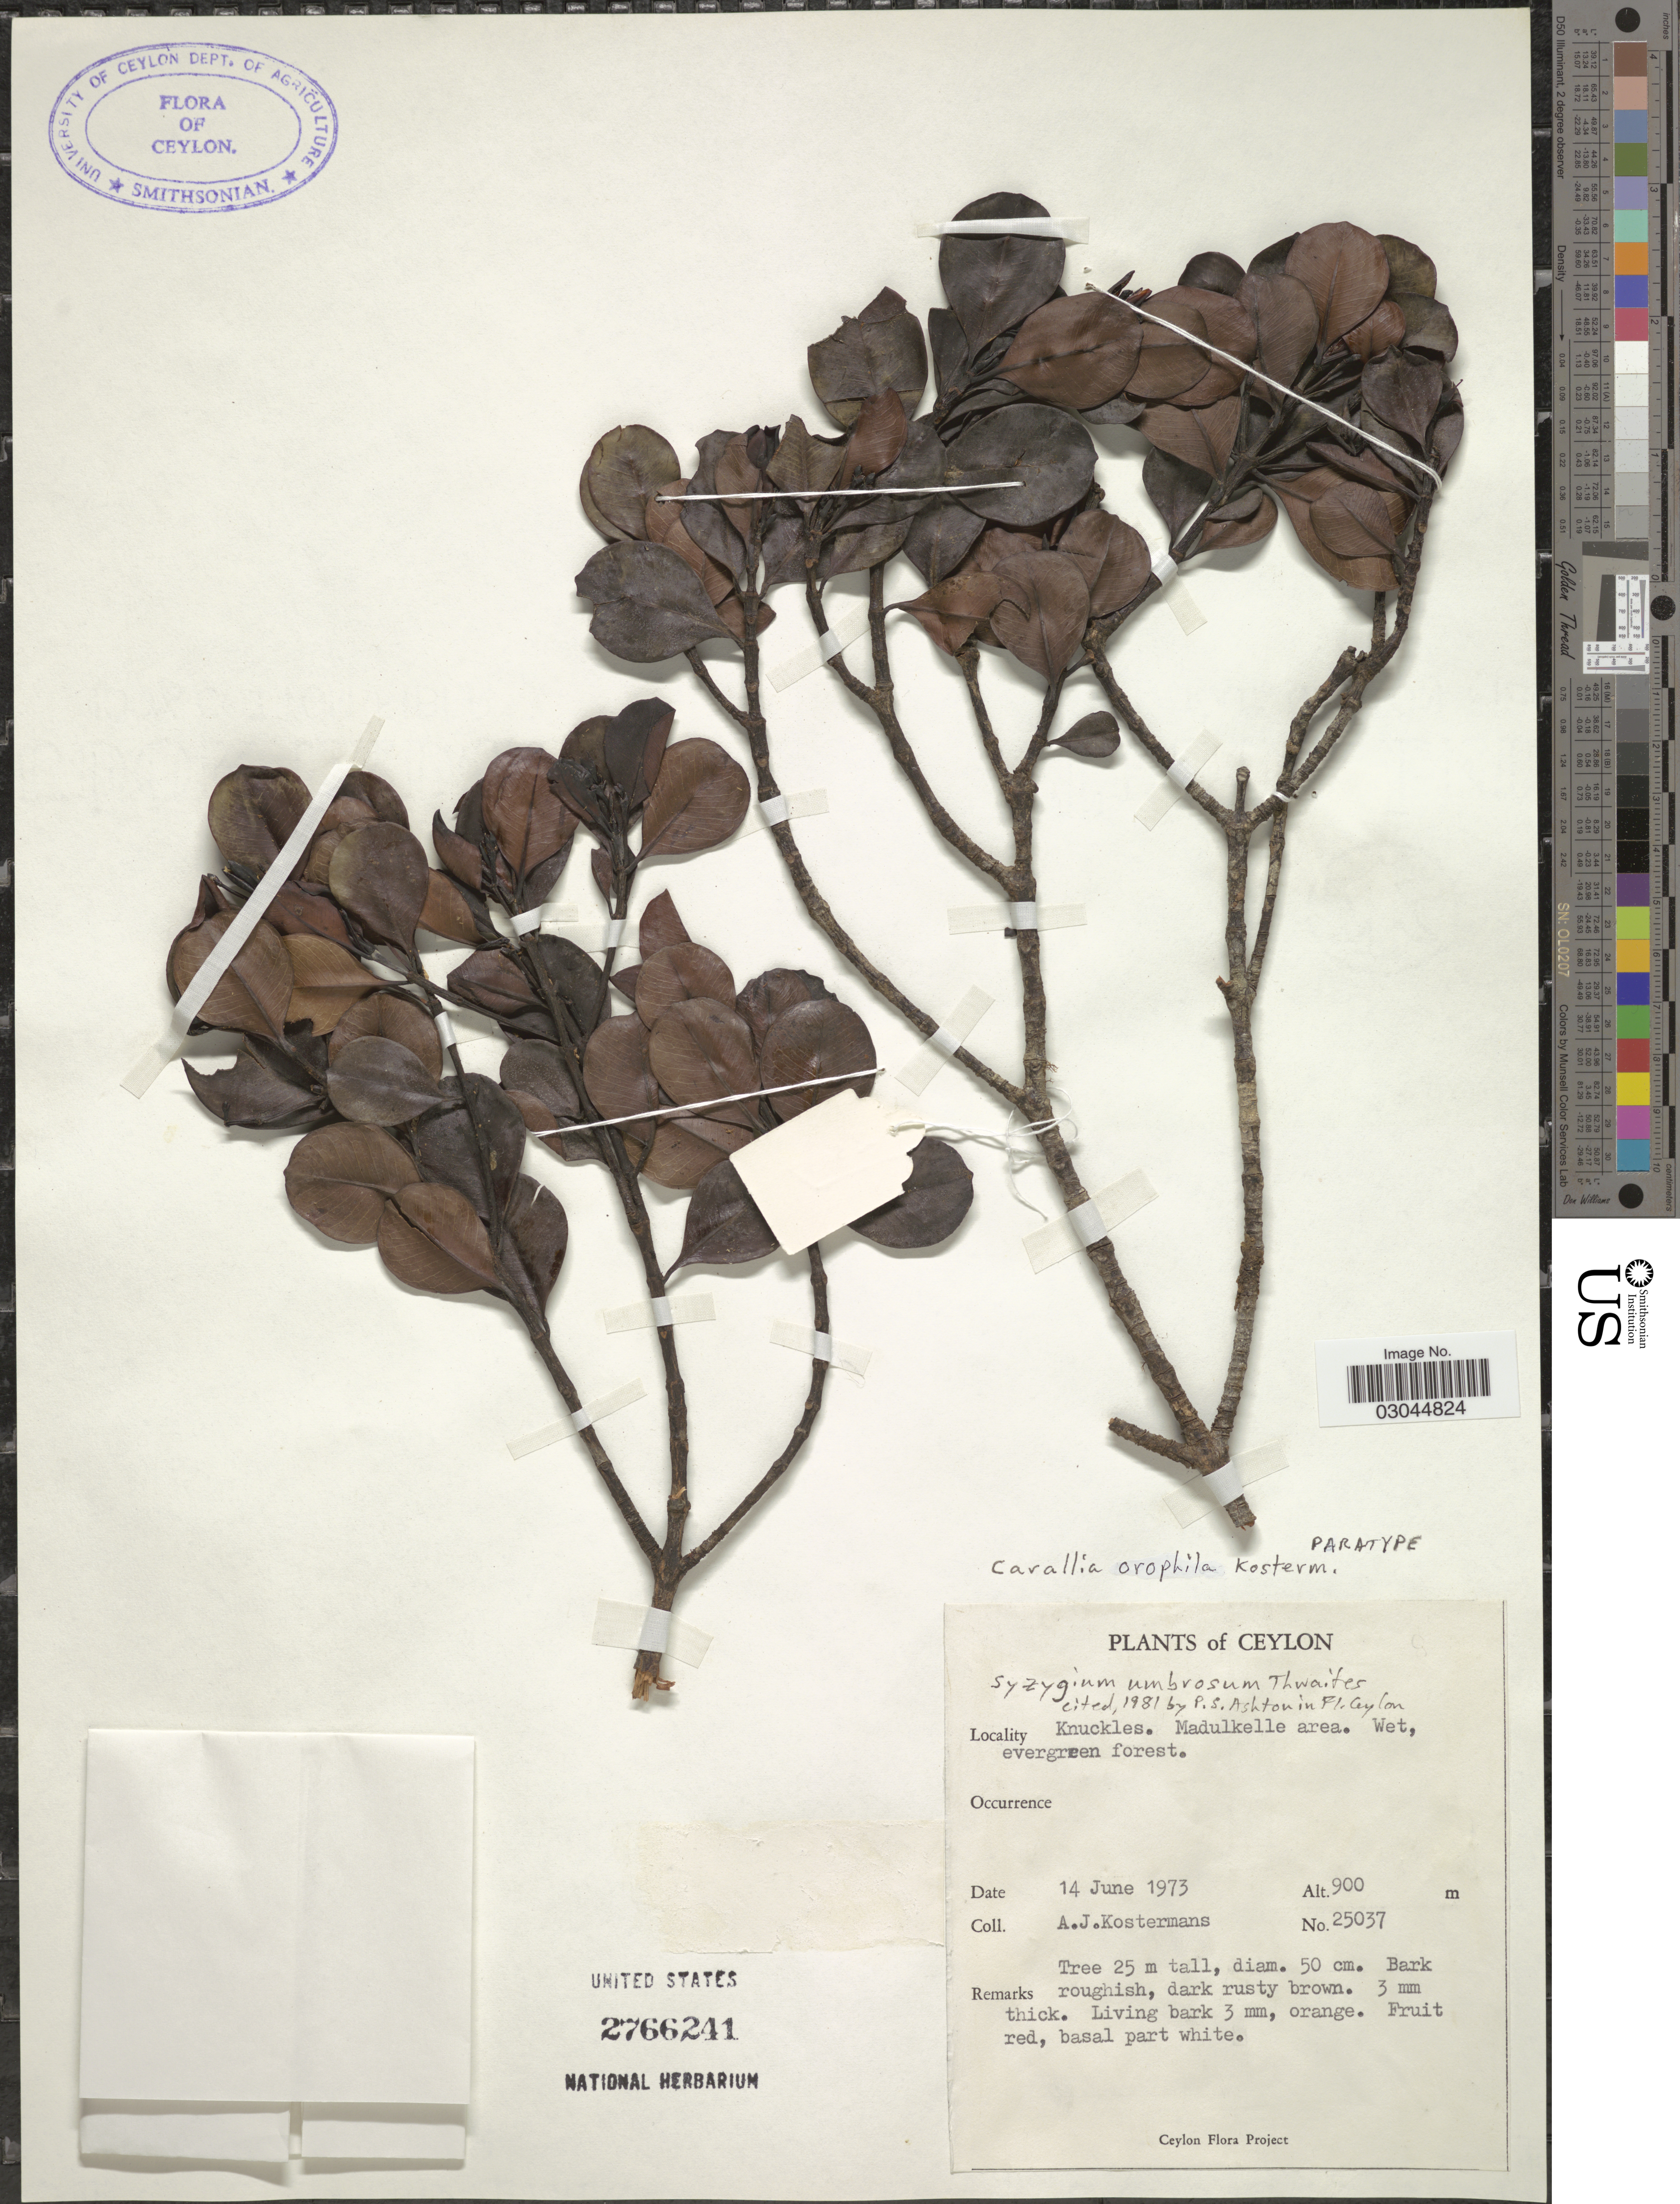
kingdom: Plantae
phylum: Tracheophyta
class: Magnoliopsida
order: Malpighiales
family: Rhizophoraceae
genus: Carallia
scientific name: Carallia orophila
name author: Kosterm.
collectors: A. J. G. Kostermans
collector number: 25037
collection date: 1973-06-14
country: Sri Lanka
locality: Ceylon. Knuckles. Madulkelle area.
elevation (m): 900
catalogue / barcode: US 2766241